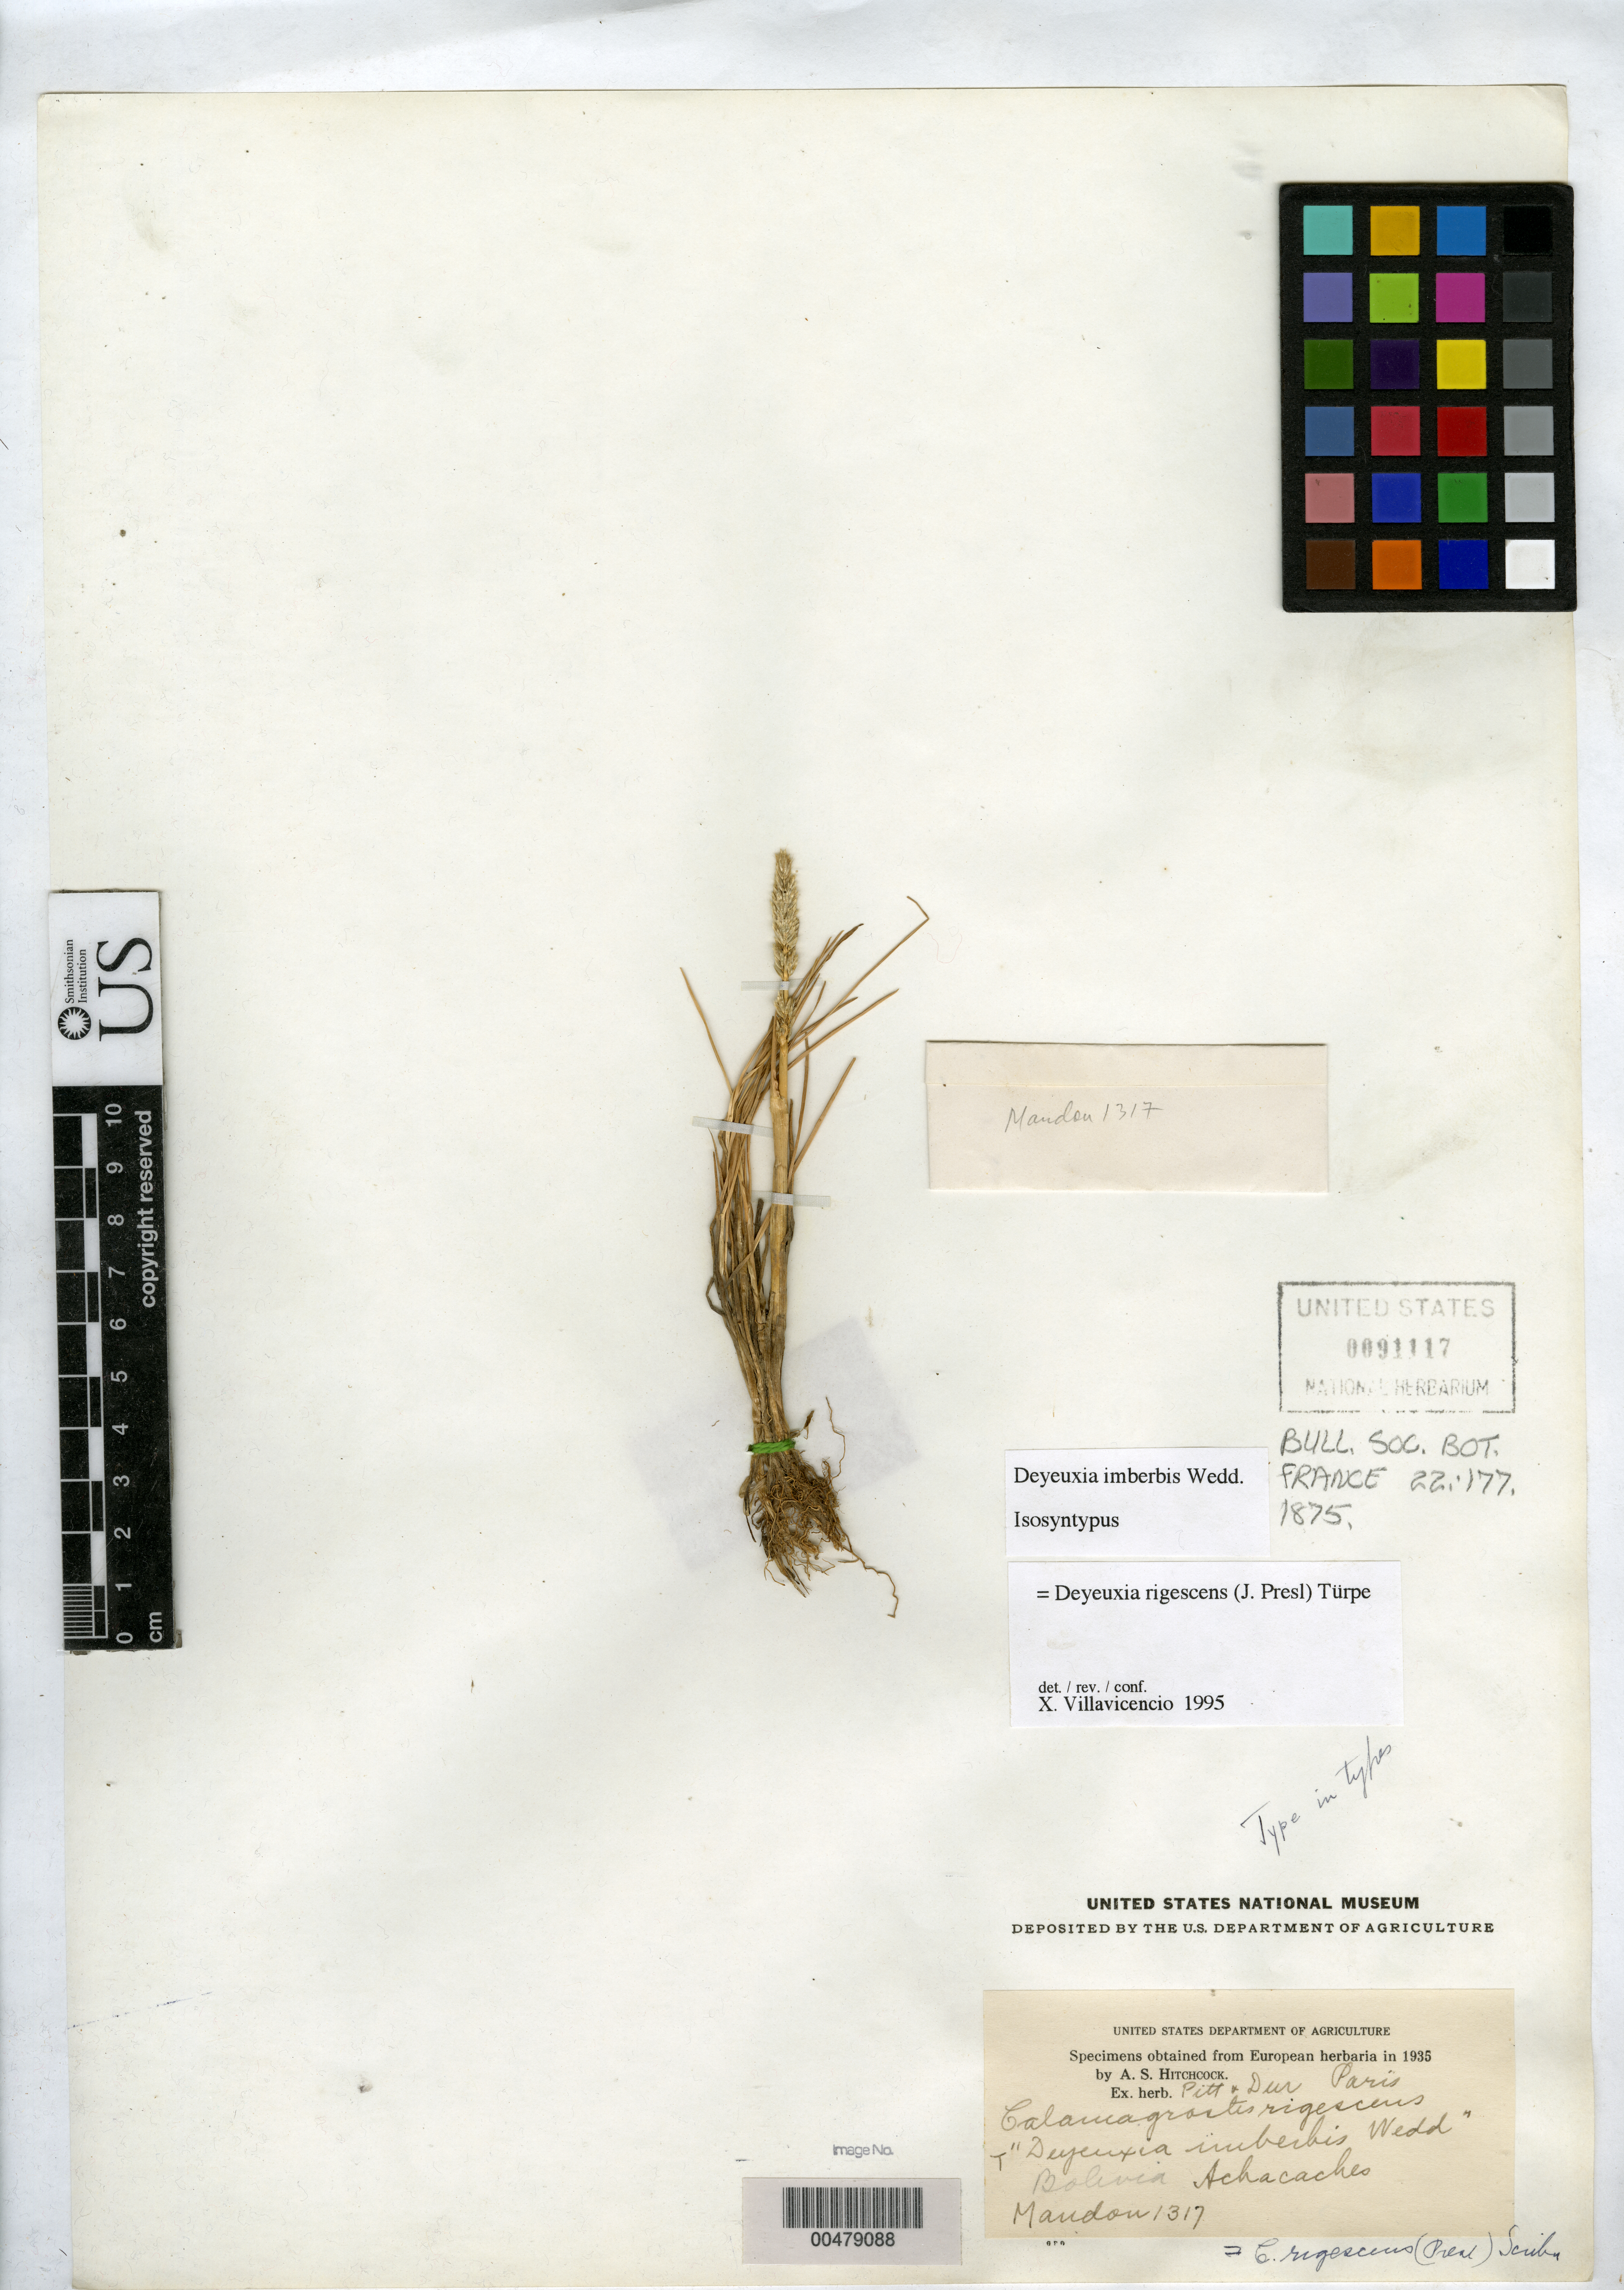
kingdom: Plantae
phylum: Tracheophyta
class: Liliopsida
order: Poales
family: Poaceae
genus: Deyeuxia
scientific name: Deyeuxia imberbis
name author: Wedd.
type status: Isosyntype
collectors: G. Mandon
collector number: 1317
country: Bolivia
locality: Achacaches.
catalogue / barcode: US 91117